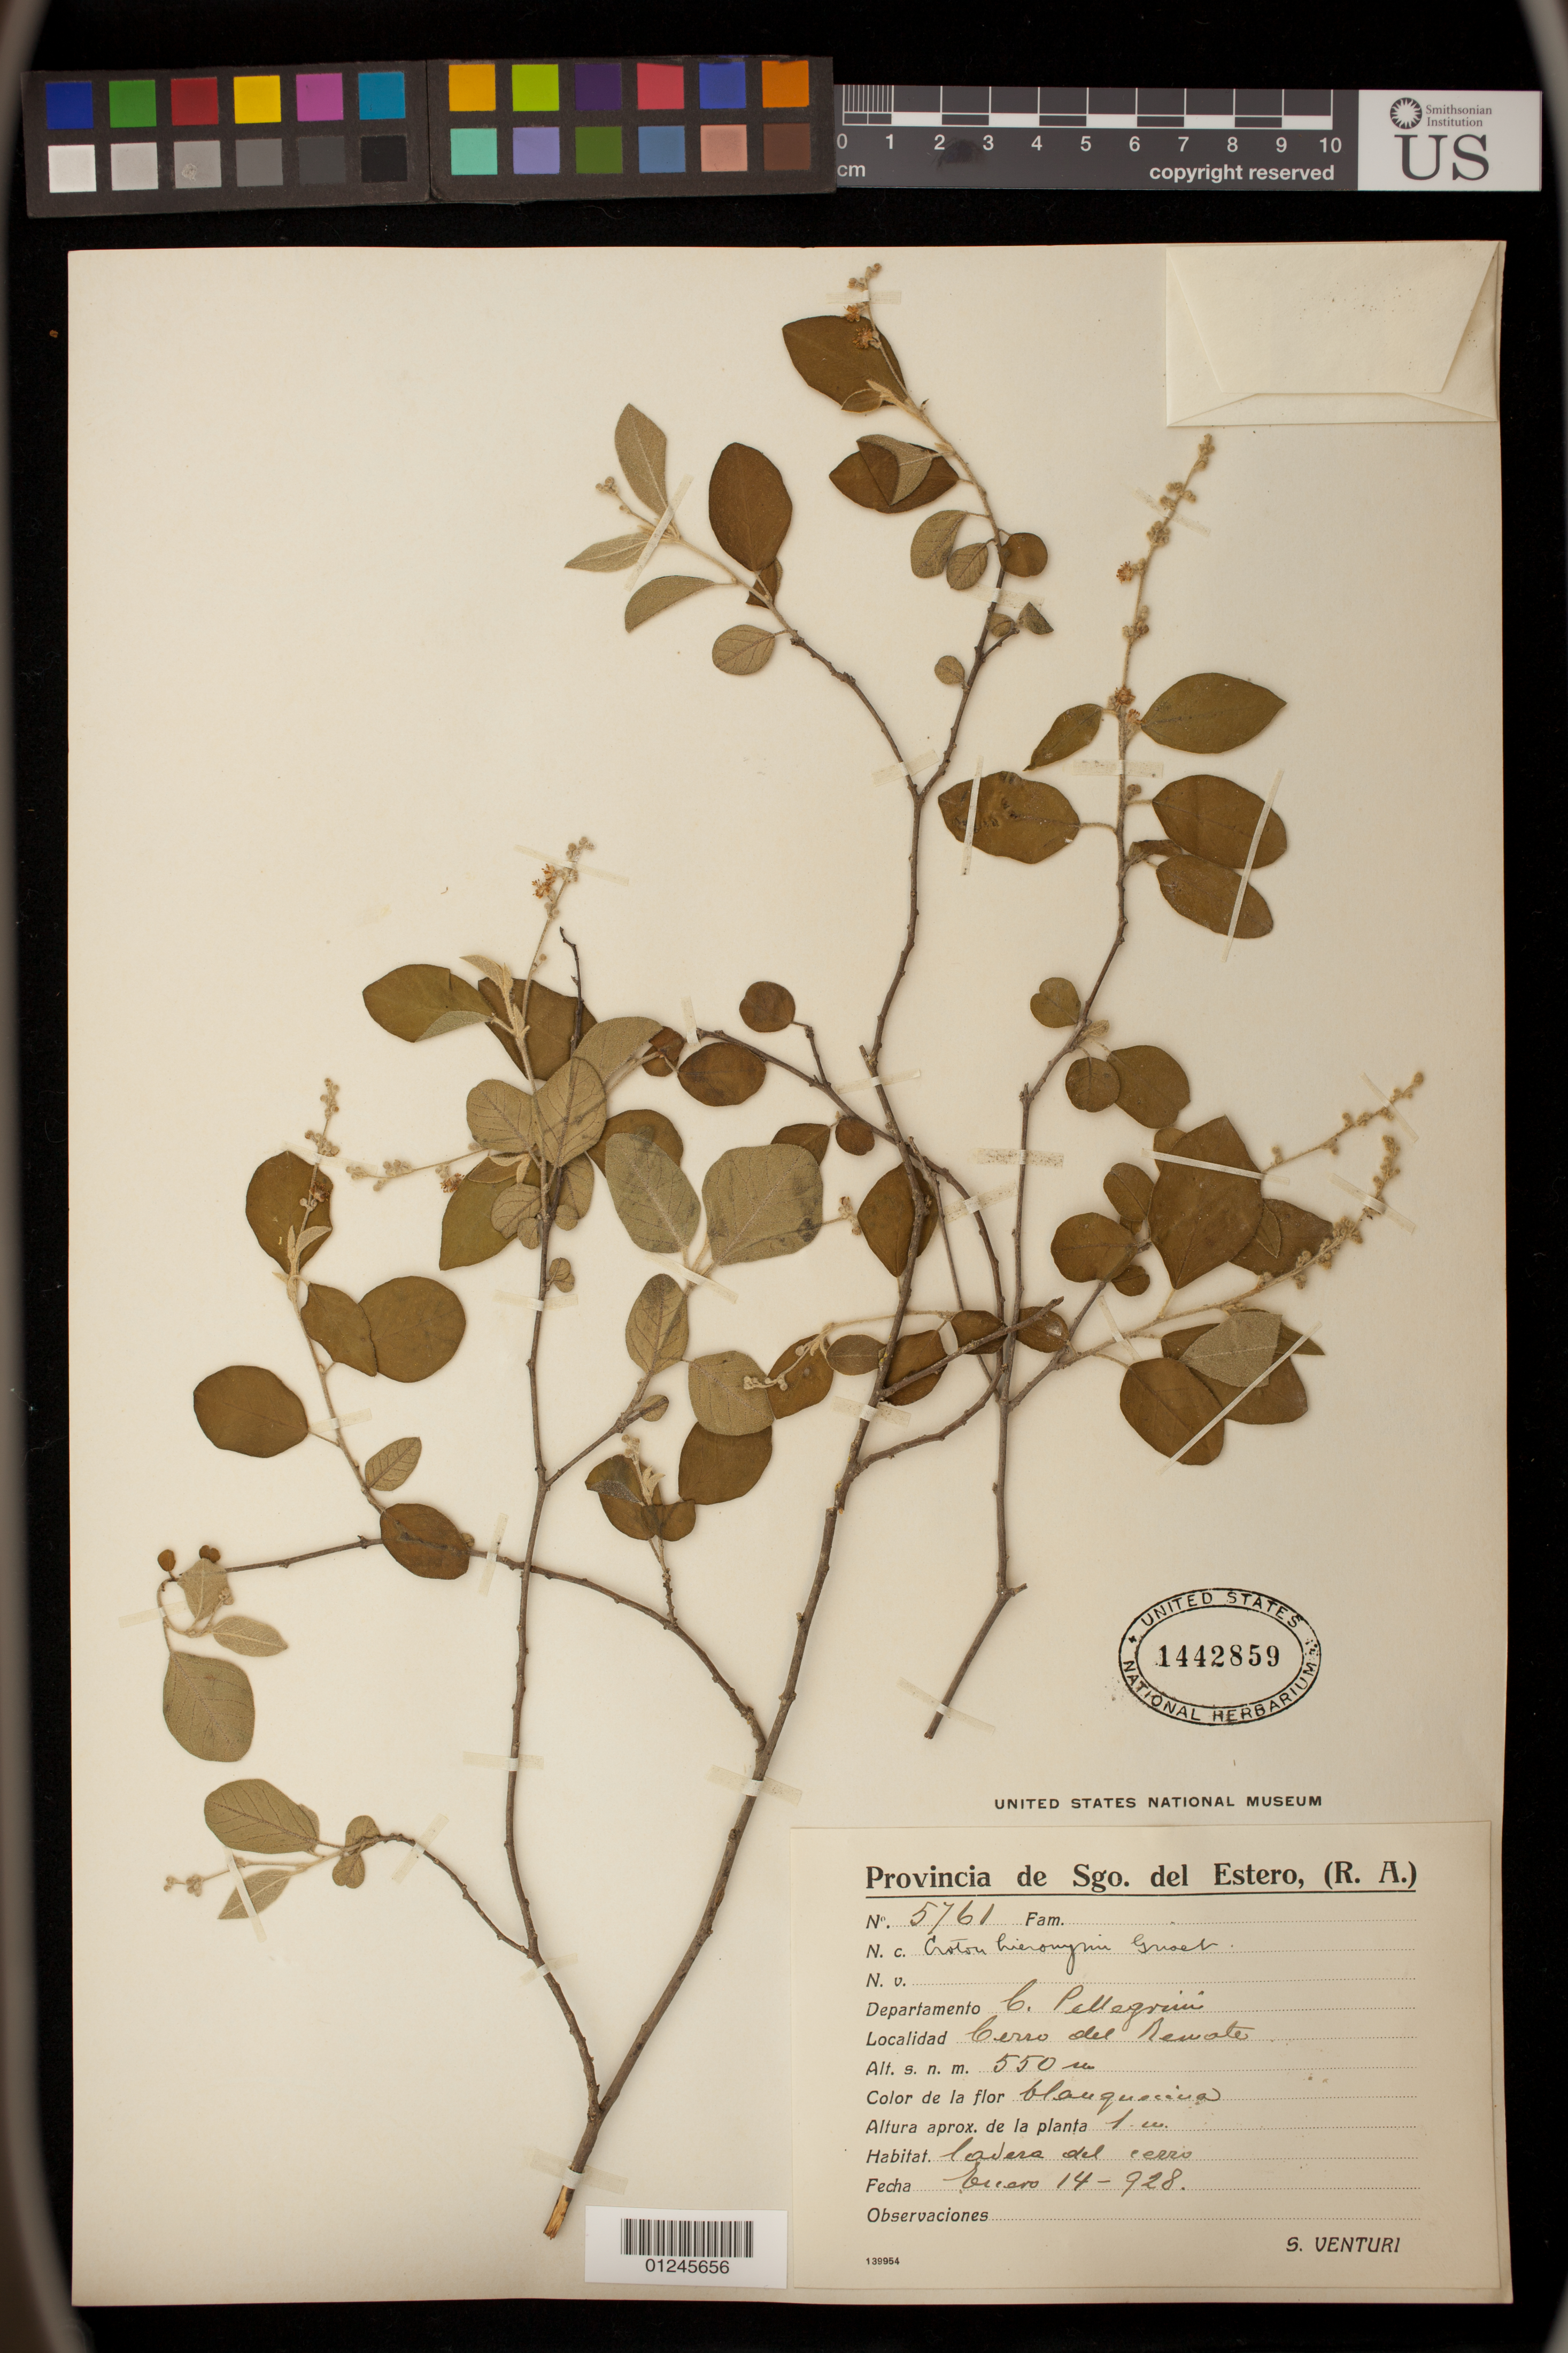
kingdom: Plantae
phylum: Tracheophyta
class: Magnoliopsida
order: Malpighiales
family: Euphorbiaceae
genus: Croton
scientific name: Croton hieronymi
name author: Griseb.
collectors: S. Venturi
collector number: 5761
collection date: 1928-01-14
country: Argentina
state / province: Santiago del Estero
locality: C. Pellegrini.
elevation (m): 550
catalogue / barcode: US 1442859